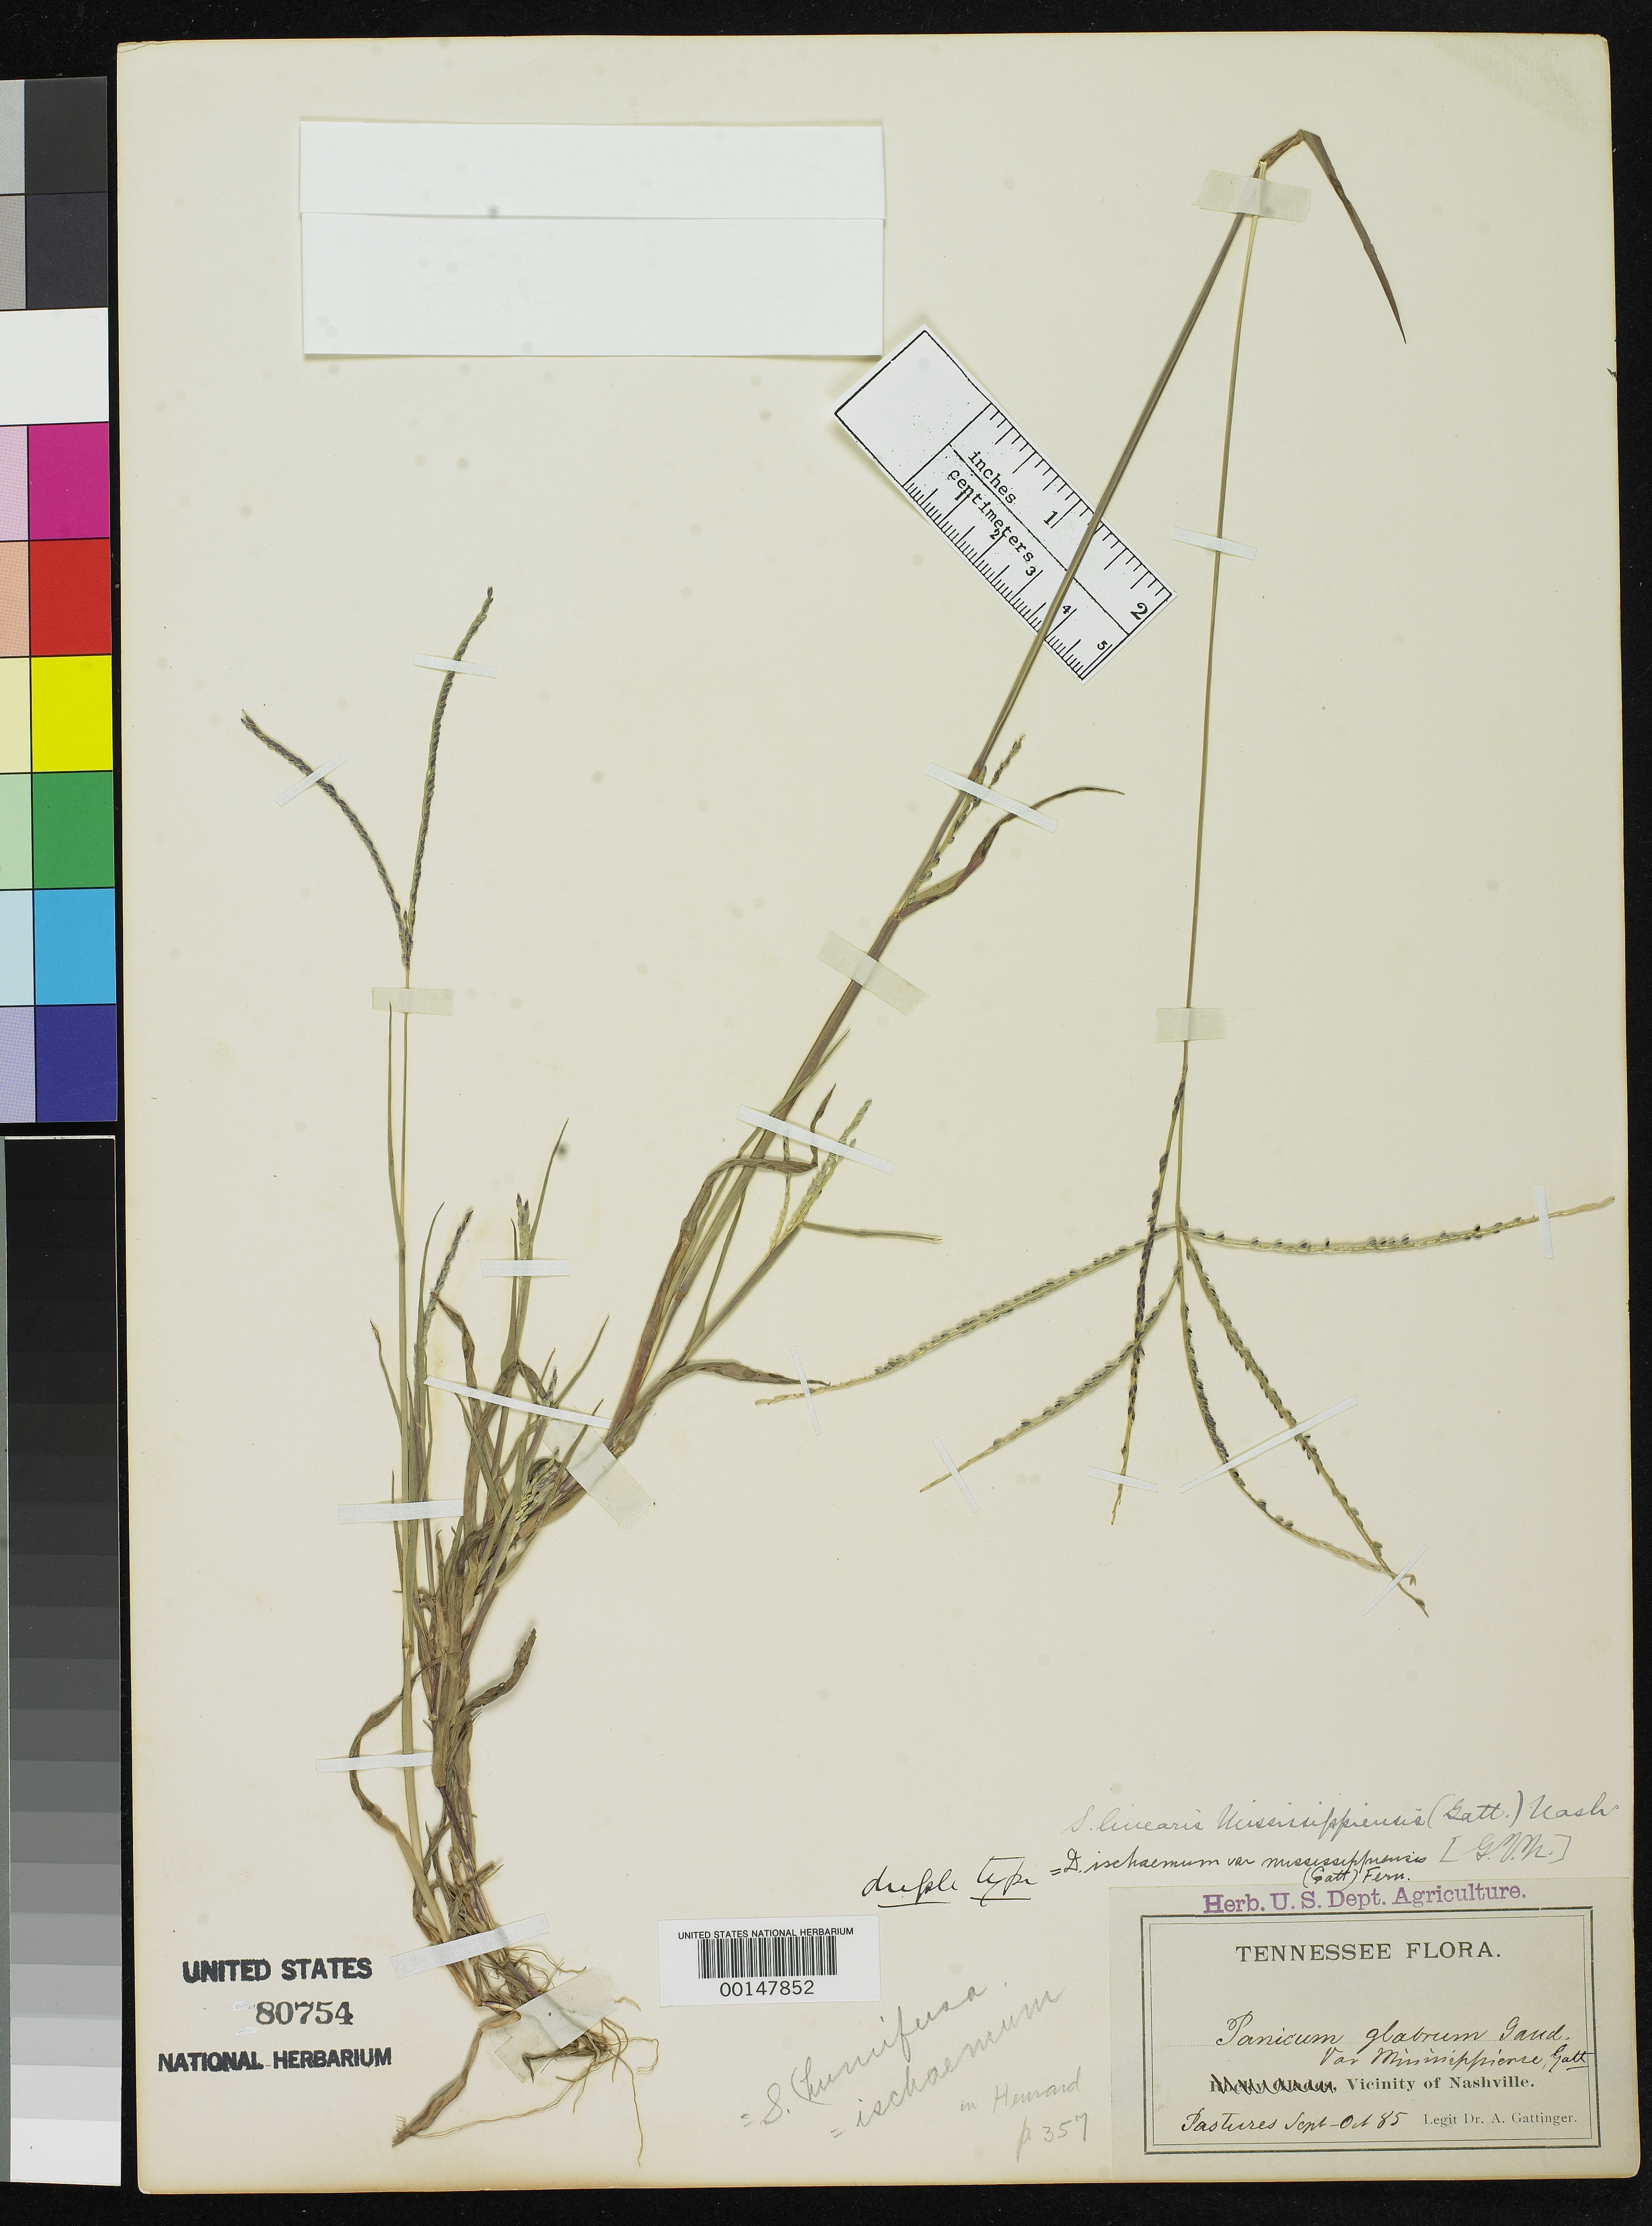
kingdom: Plantae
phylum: Tracheophyta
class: Liliopsida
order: Poales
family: Poaceae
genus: Panicum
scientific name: Panicum glabrum var. mississippiense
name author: Gatt. in Vasey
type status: Type Collection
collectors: A. Gattinger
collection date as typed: Sep 1885 to -- Oct 1885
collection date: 1885-09/1885-10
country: United States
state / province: Tennessee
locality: Vicinity of Nashville.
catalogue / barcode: US 80754